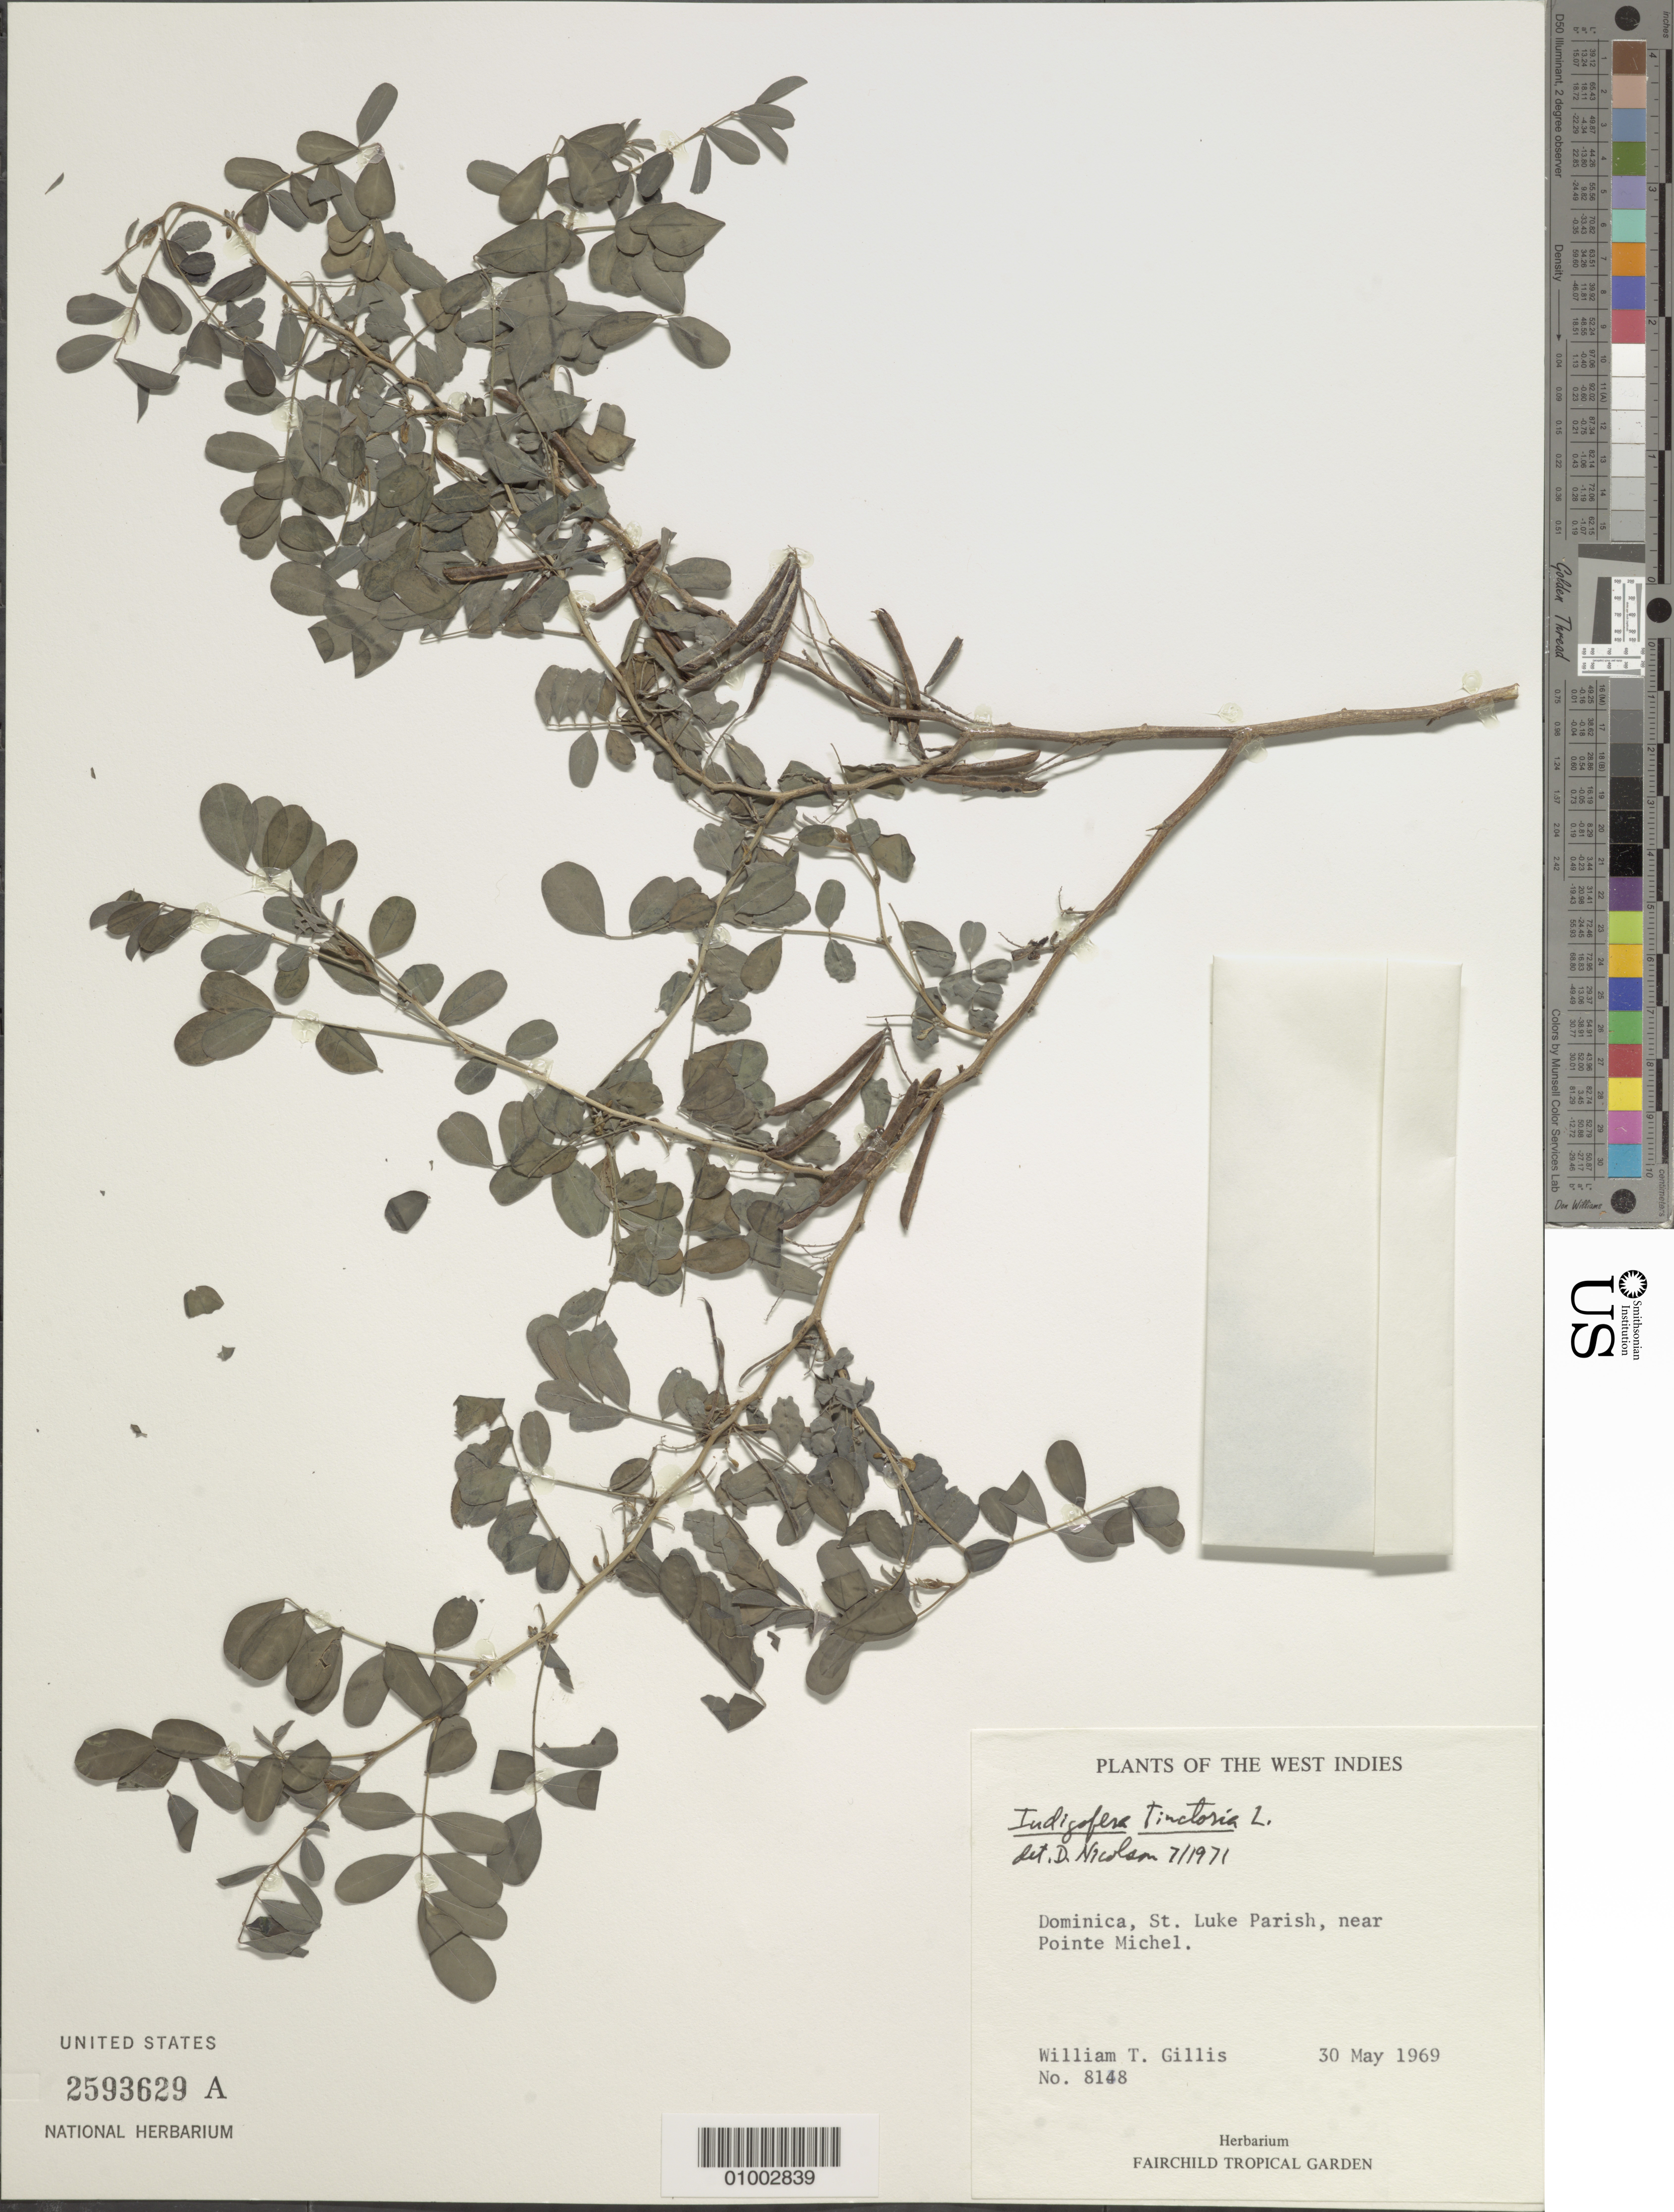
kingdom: Plantae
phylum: Tracheophyta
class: Magnoliopsida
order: Fabales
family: Fabaceae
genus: Indigofera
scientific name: Indigofera tinctoria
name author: L.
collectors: W. T. Gillis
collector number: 8148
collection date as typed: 30 May 1969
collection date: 1969-05-30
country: Dominica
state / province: St. Luke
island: Dominica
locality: Near Pointe Michel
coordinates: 0 N, 0 E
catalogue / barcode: US 2593629